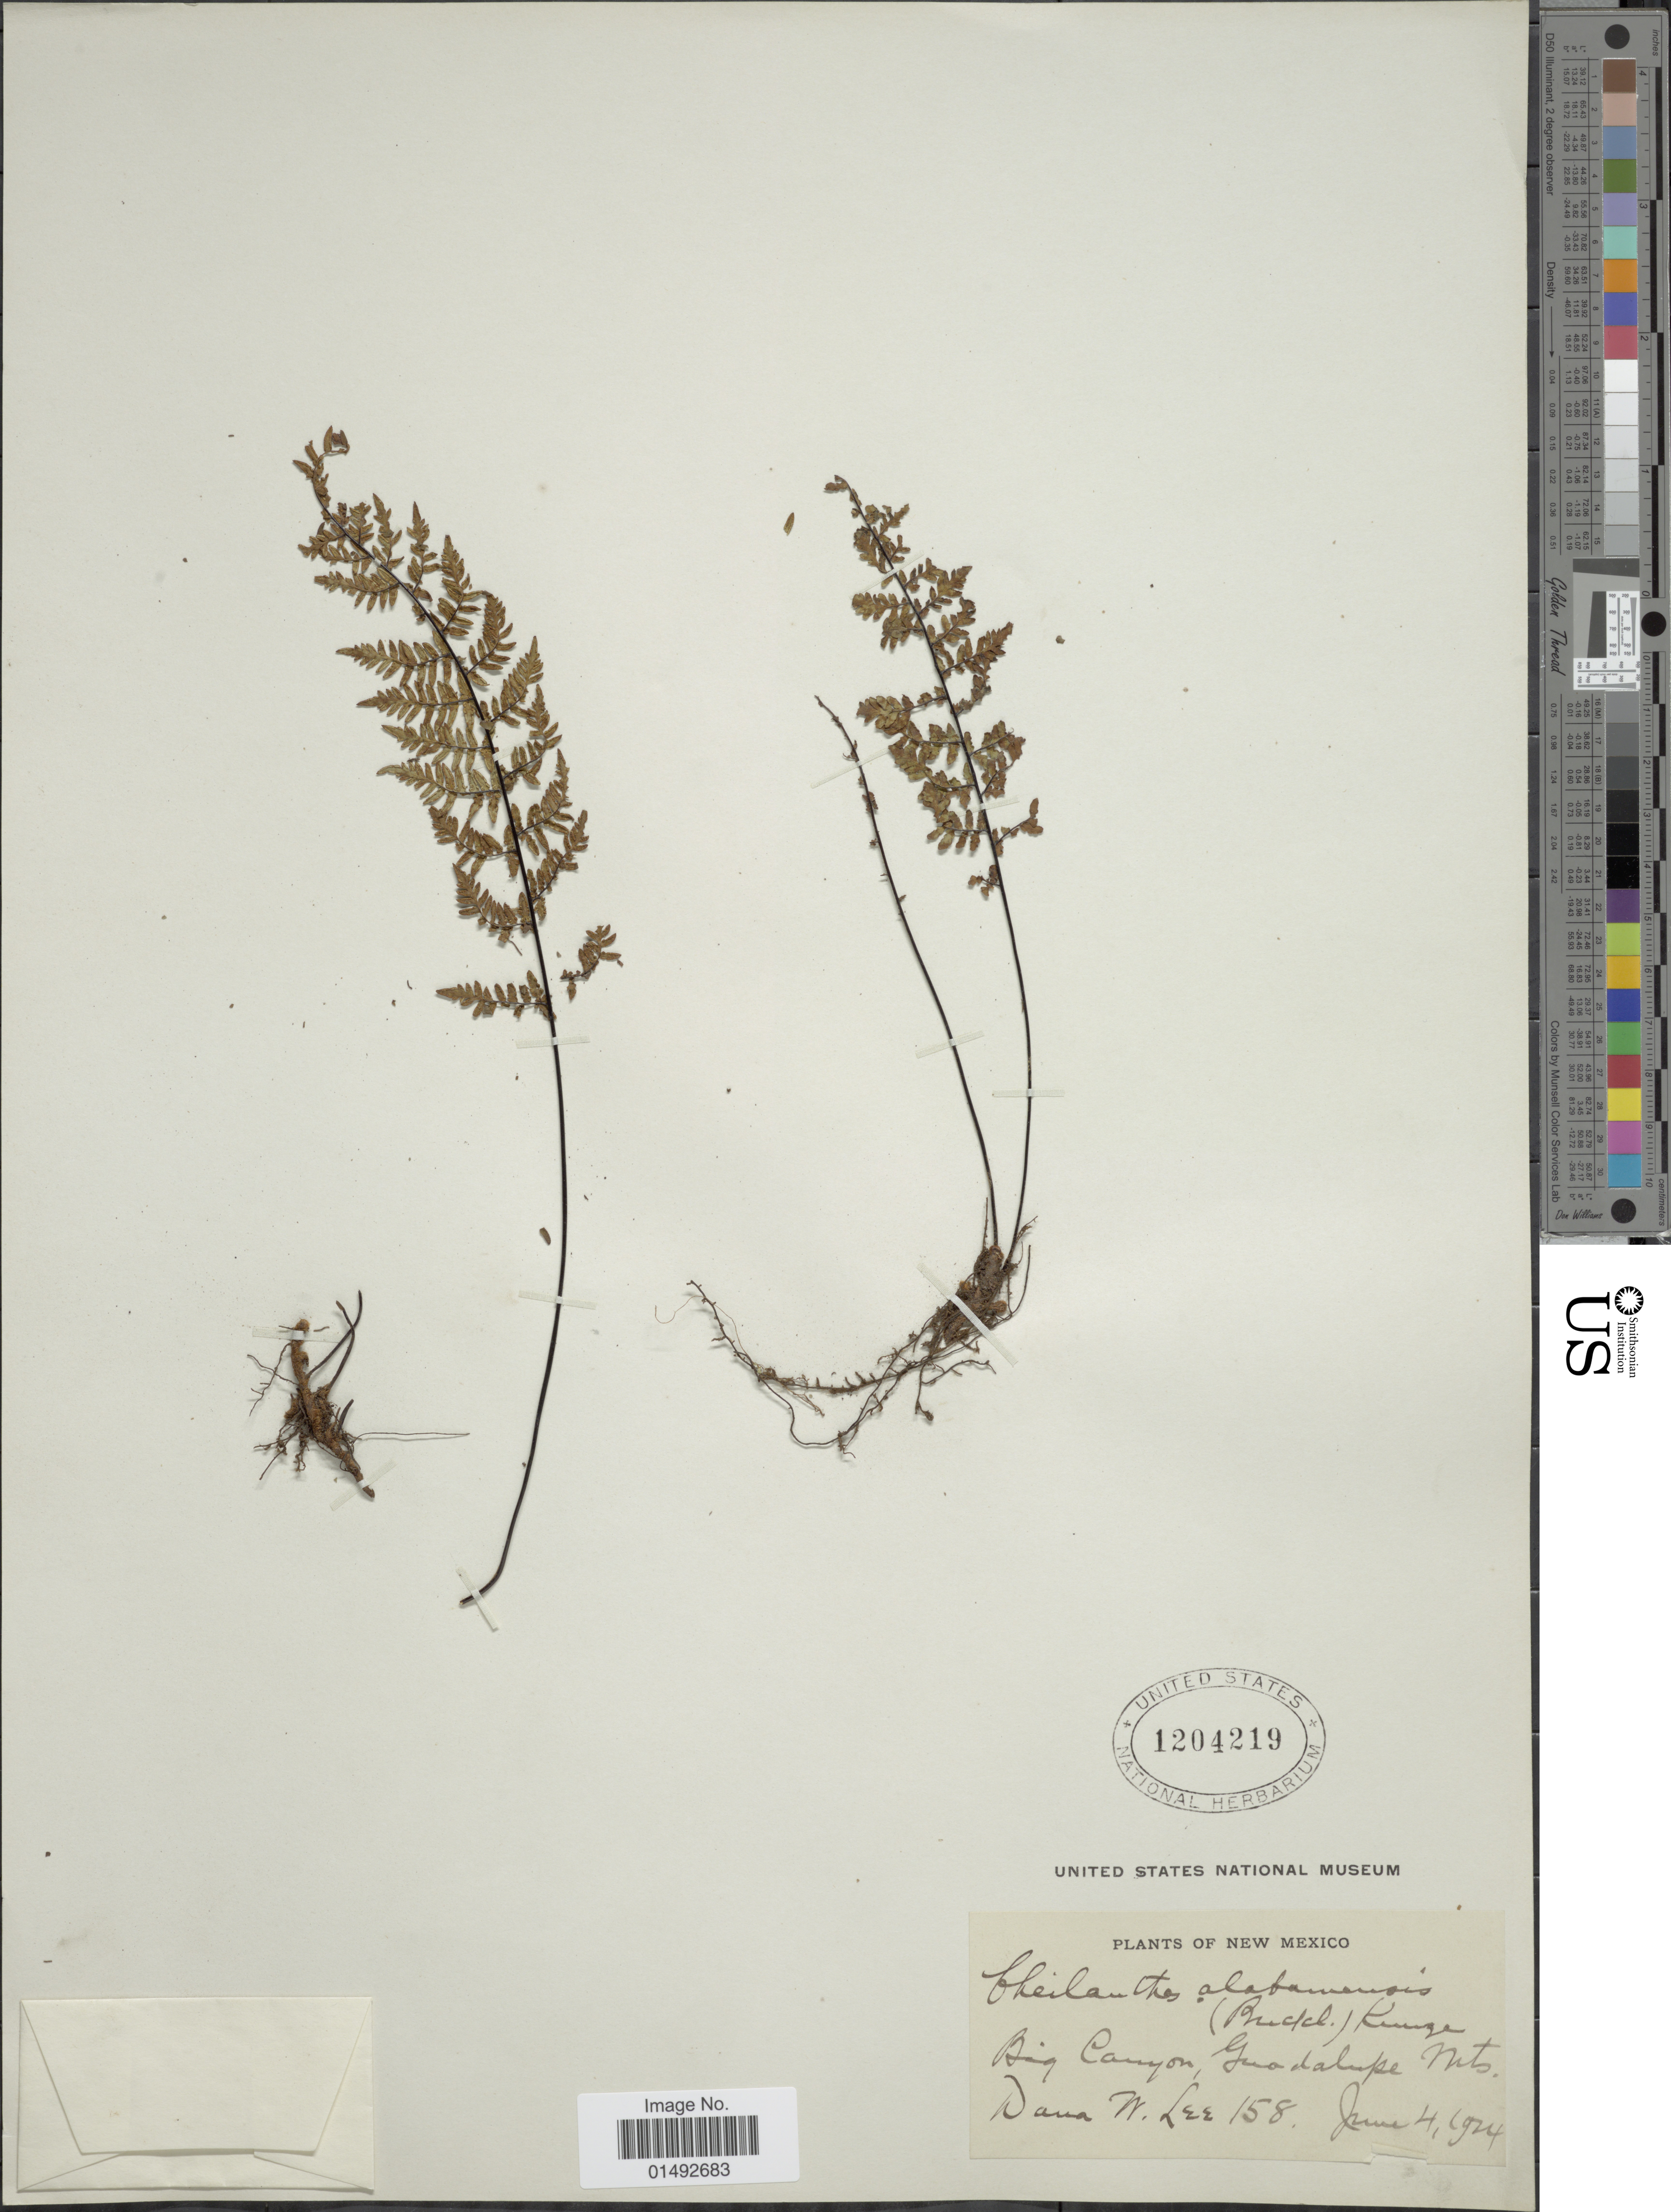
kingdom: Plantae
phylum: Tracheophyta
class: Polypodiopsida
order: Polypodiales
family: Pteridaceae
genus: Myriopteris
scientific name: Myriopteris alabamensis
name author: (Buckley) Grusz & Windham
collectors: D. Lee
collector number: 158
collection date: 1924-06-04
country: United States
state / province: New Mexico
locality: Big Canyon, Guadalupe Mts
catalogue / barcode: US 1204219